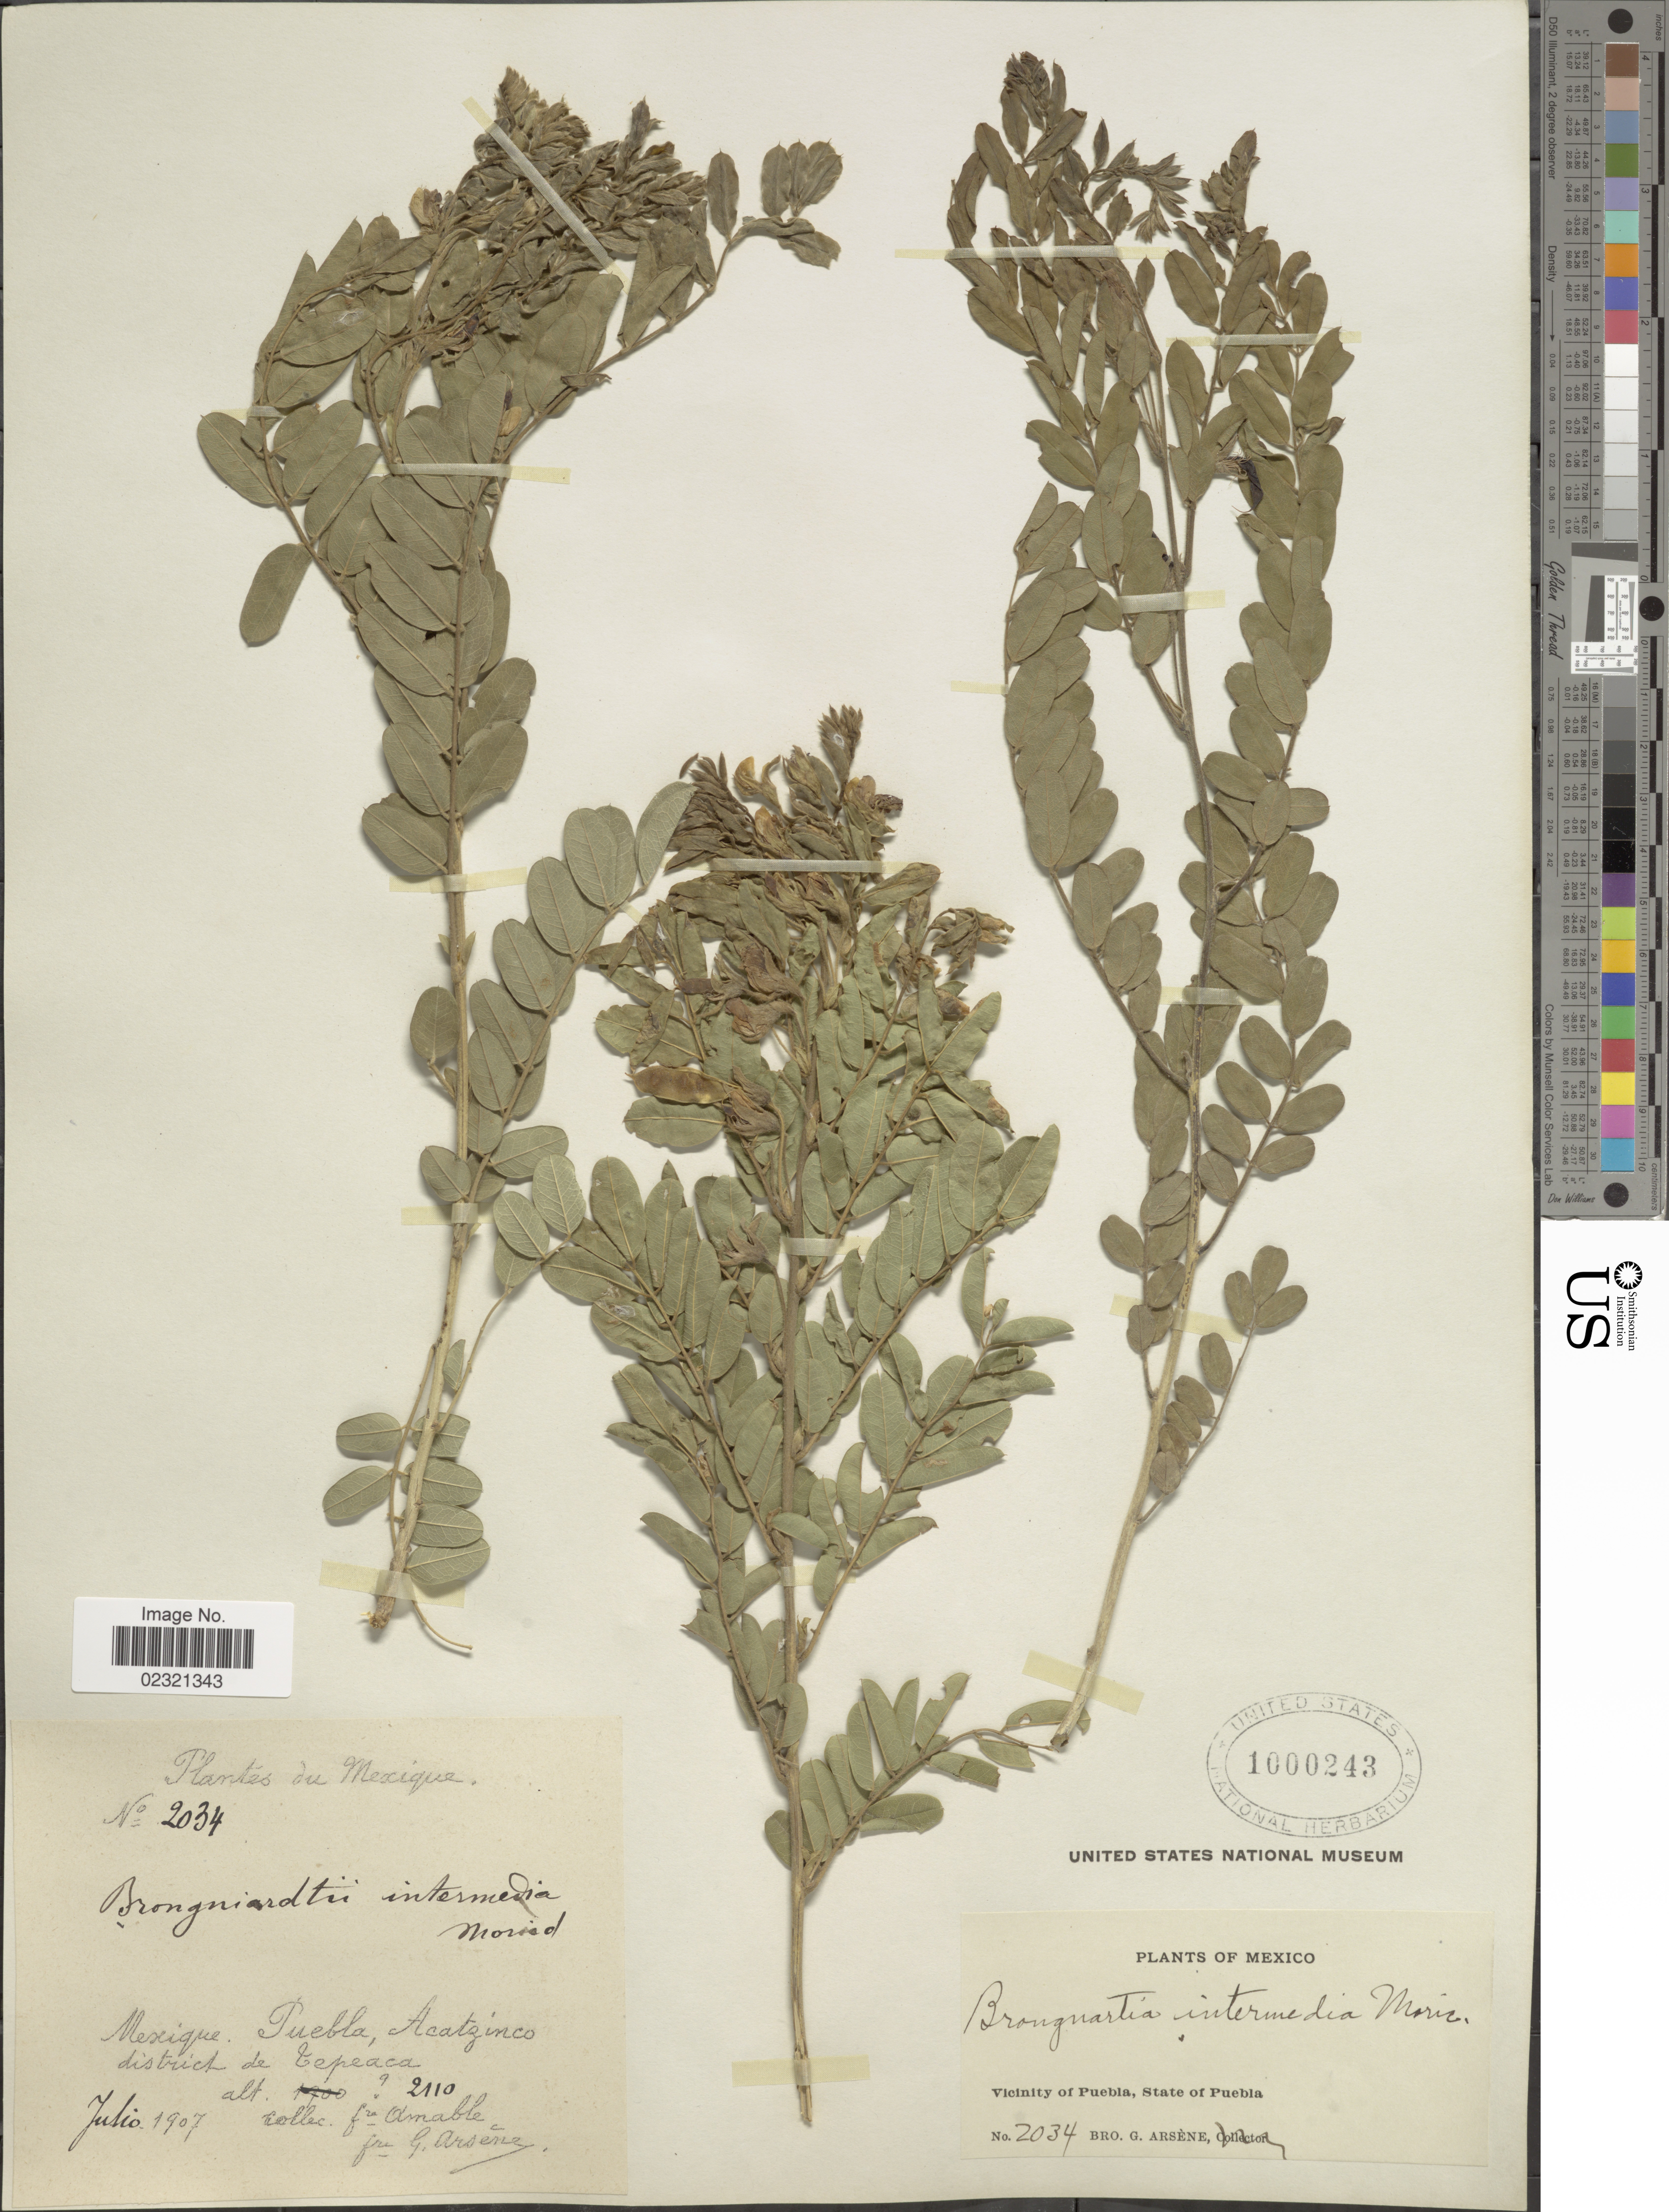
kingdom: Plantae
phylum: Tracheophyta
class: Magnoliopsida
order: Fabales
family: Fabaceae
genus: Brongniartia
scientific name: Brongniartia intermedia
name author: Moric.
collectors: B. Amable & Bro. G. Arsène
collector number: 2034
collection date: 1907-07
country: Mexico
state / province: Puebla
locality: Vicinity of Puebla, District deTepeaca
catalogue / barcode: US 1000243